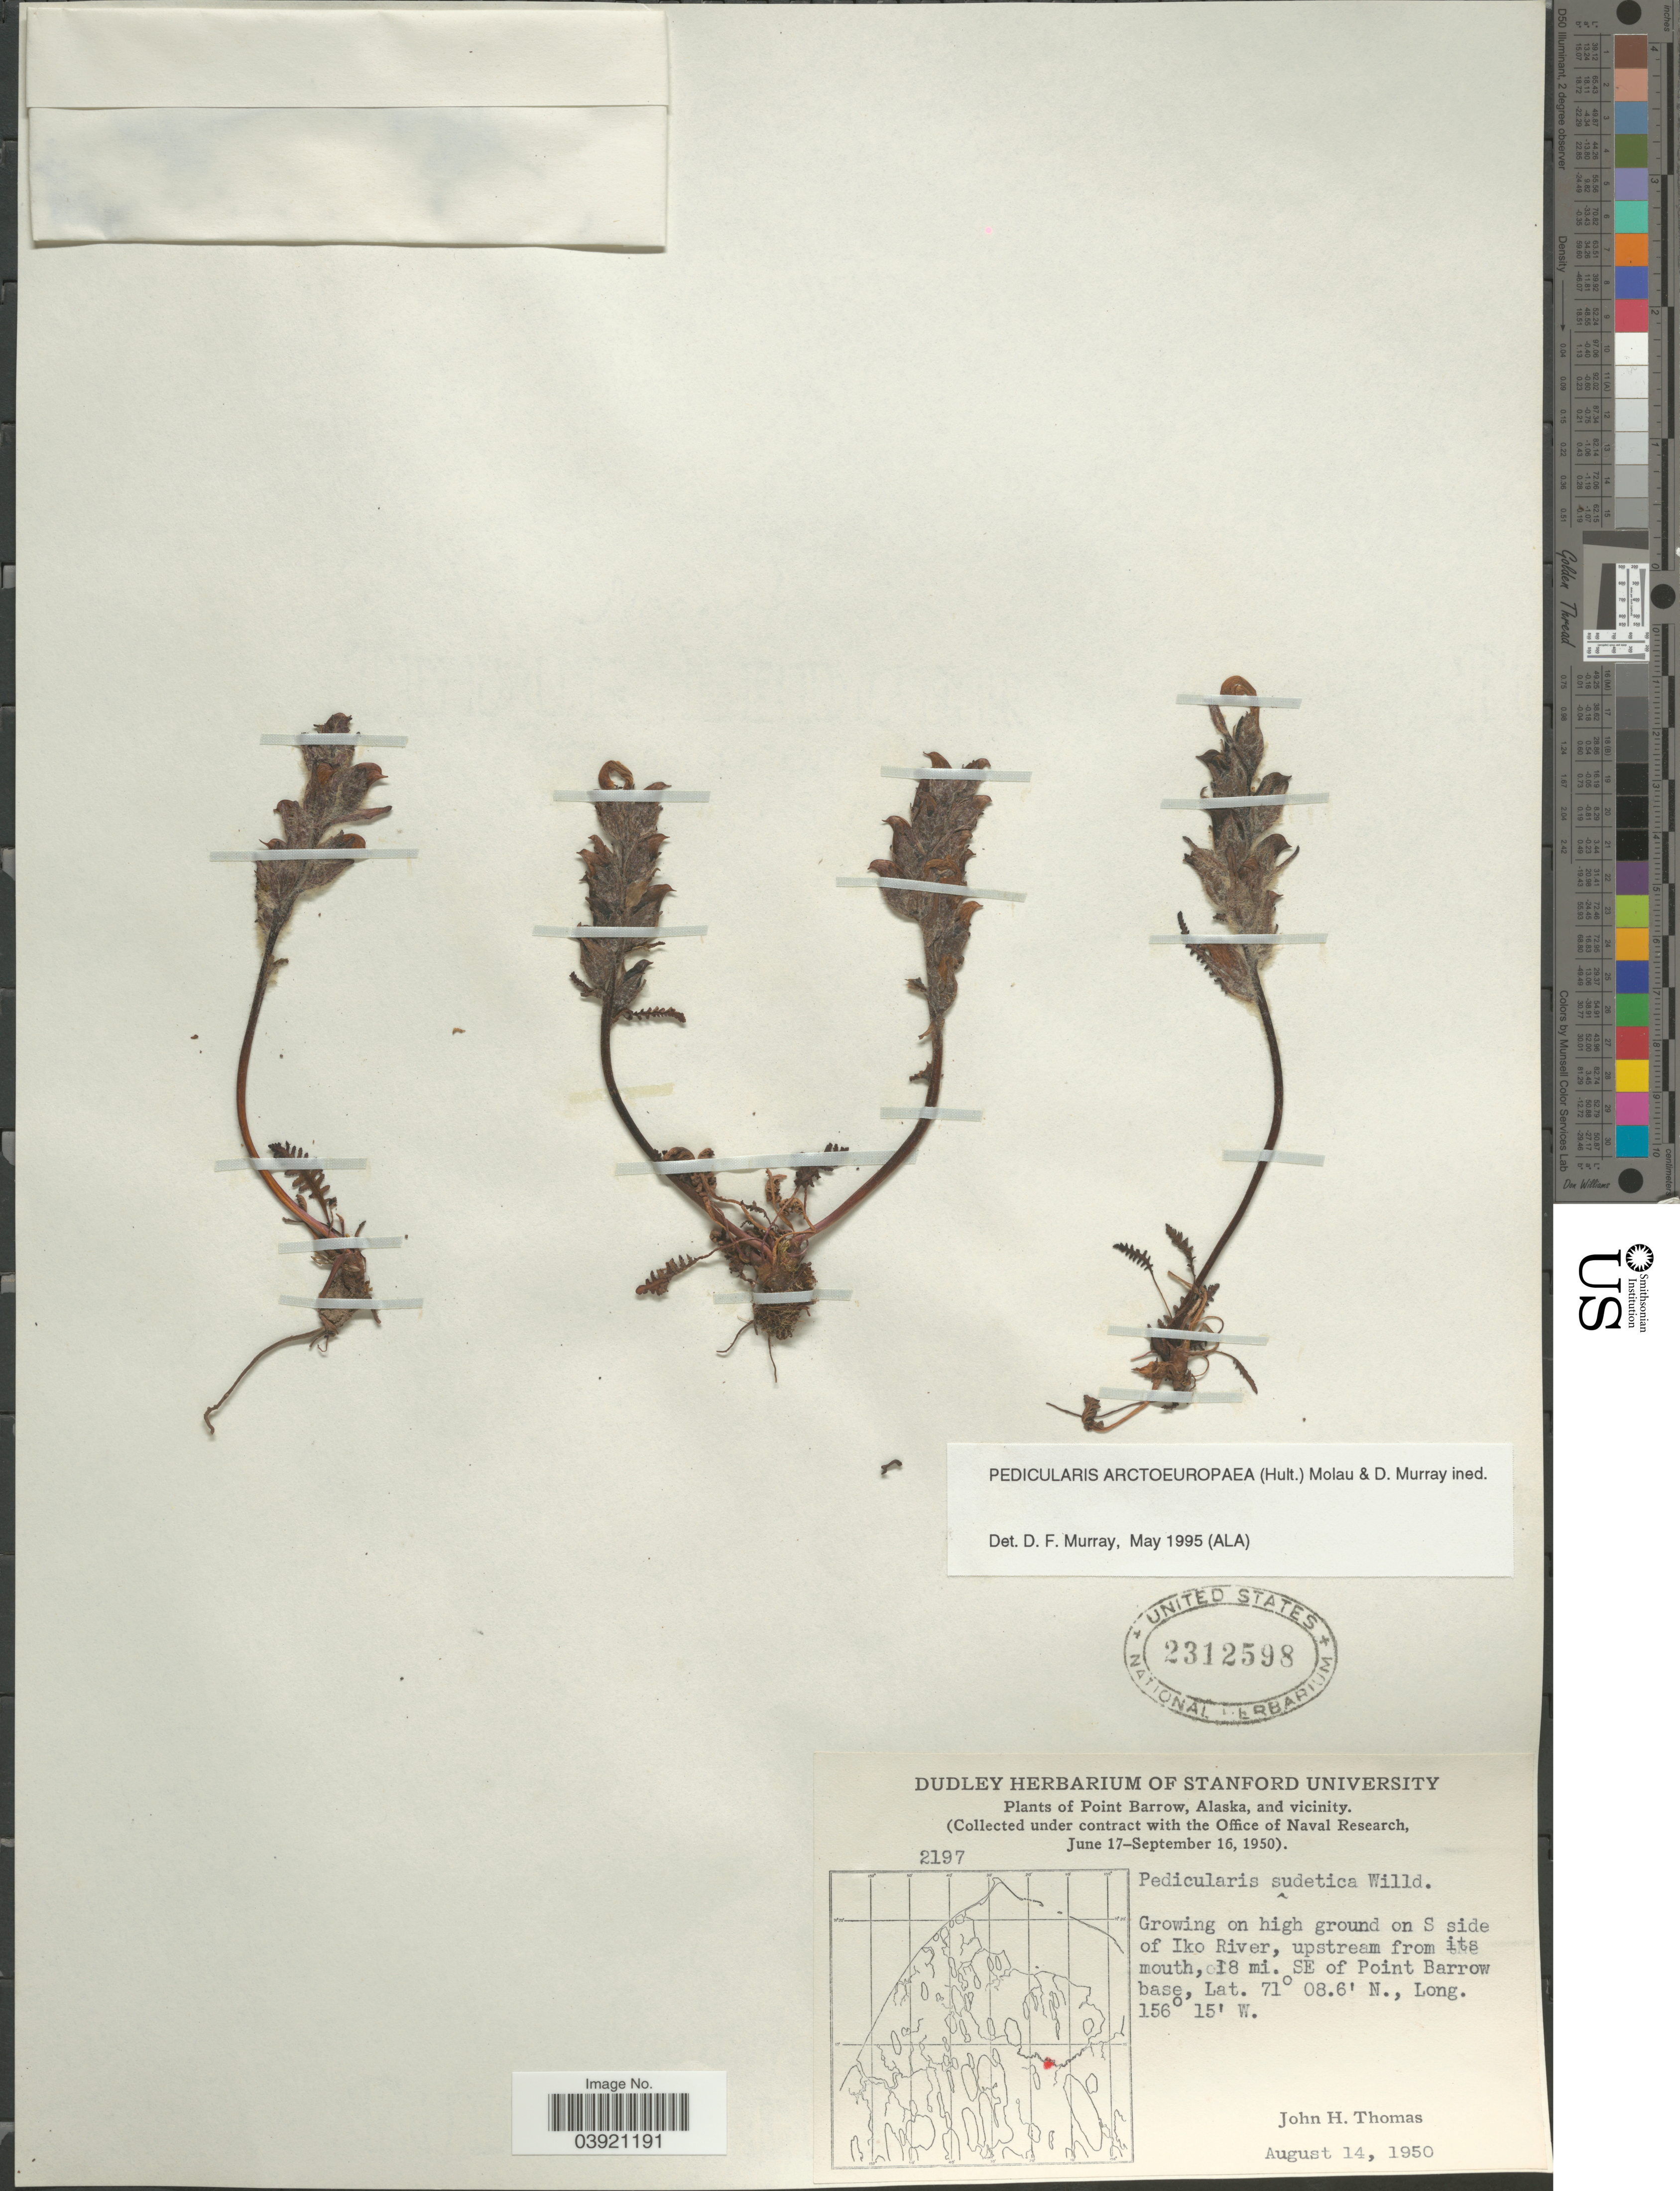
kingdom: Plantae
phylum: Tracheophyta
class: Magnoliopsida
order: Lamiales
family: Orobanchaceae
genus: Pedicularis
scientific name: Pedicularis arctoeuropaea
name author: (Hultén) Molau & D.F. Murray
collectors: J. H. Thomas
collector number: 2197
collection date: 1950-08-14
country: United States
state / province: Alaska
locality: Point Barrow, and vicinity. On S side of Iko River, upstream from its mouth, 18 mi. SE of Point Barrow base.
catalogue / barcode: US 2312598